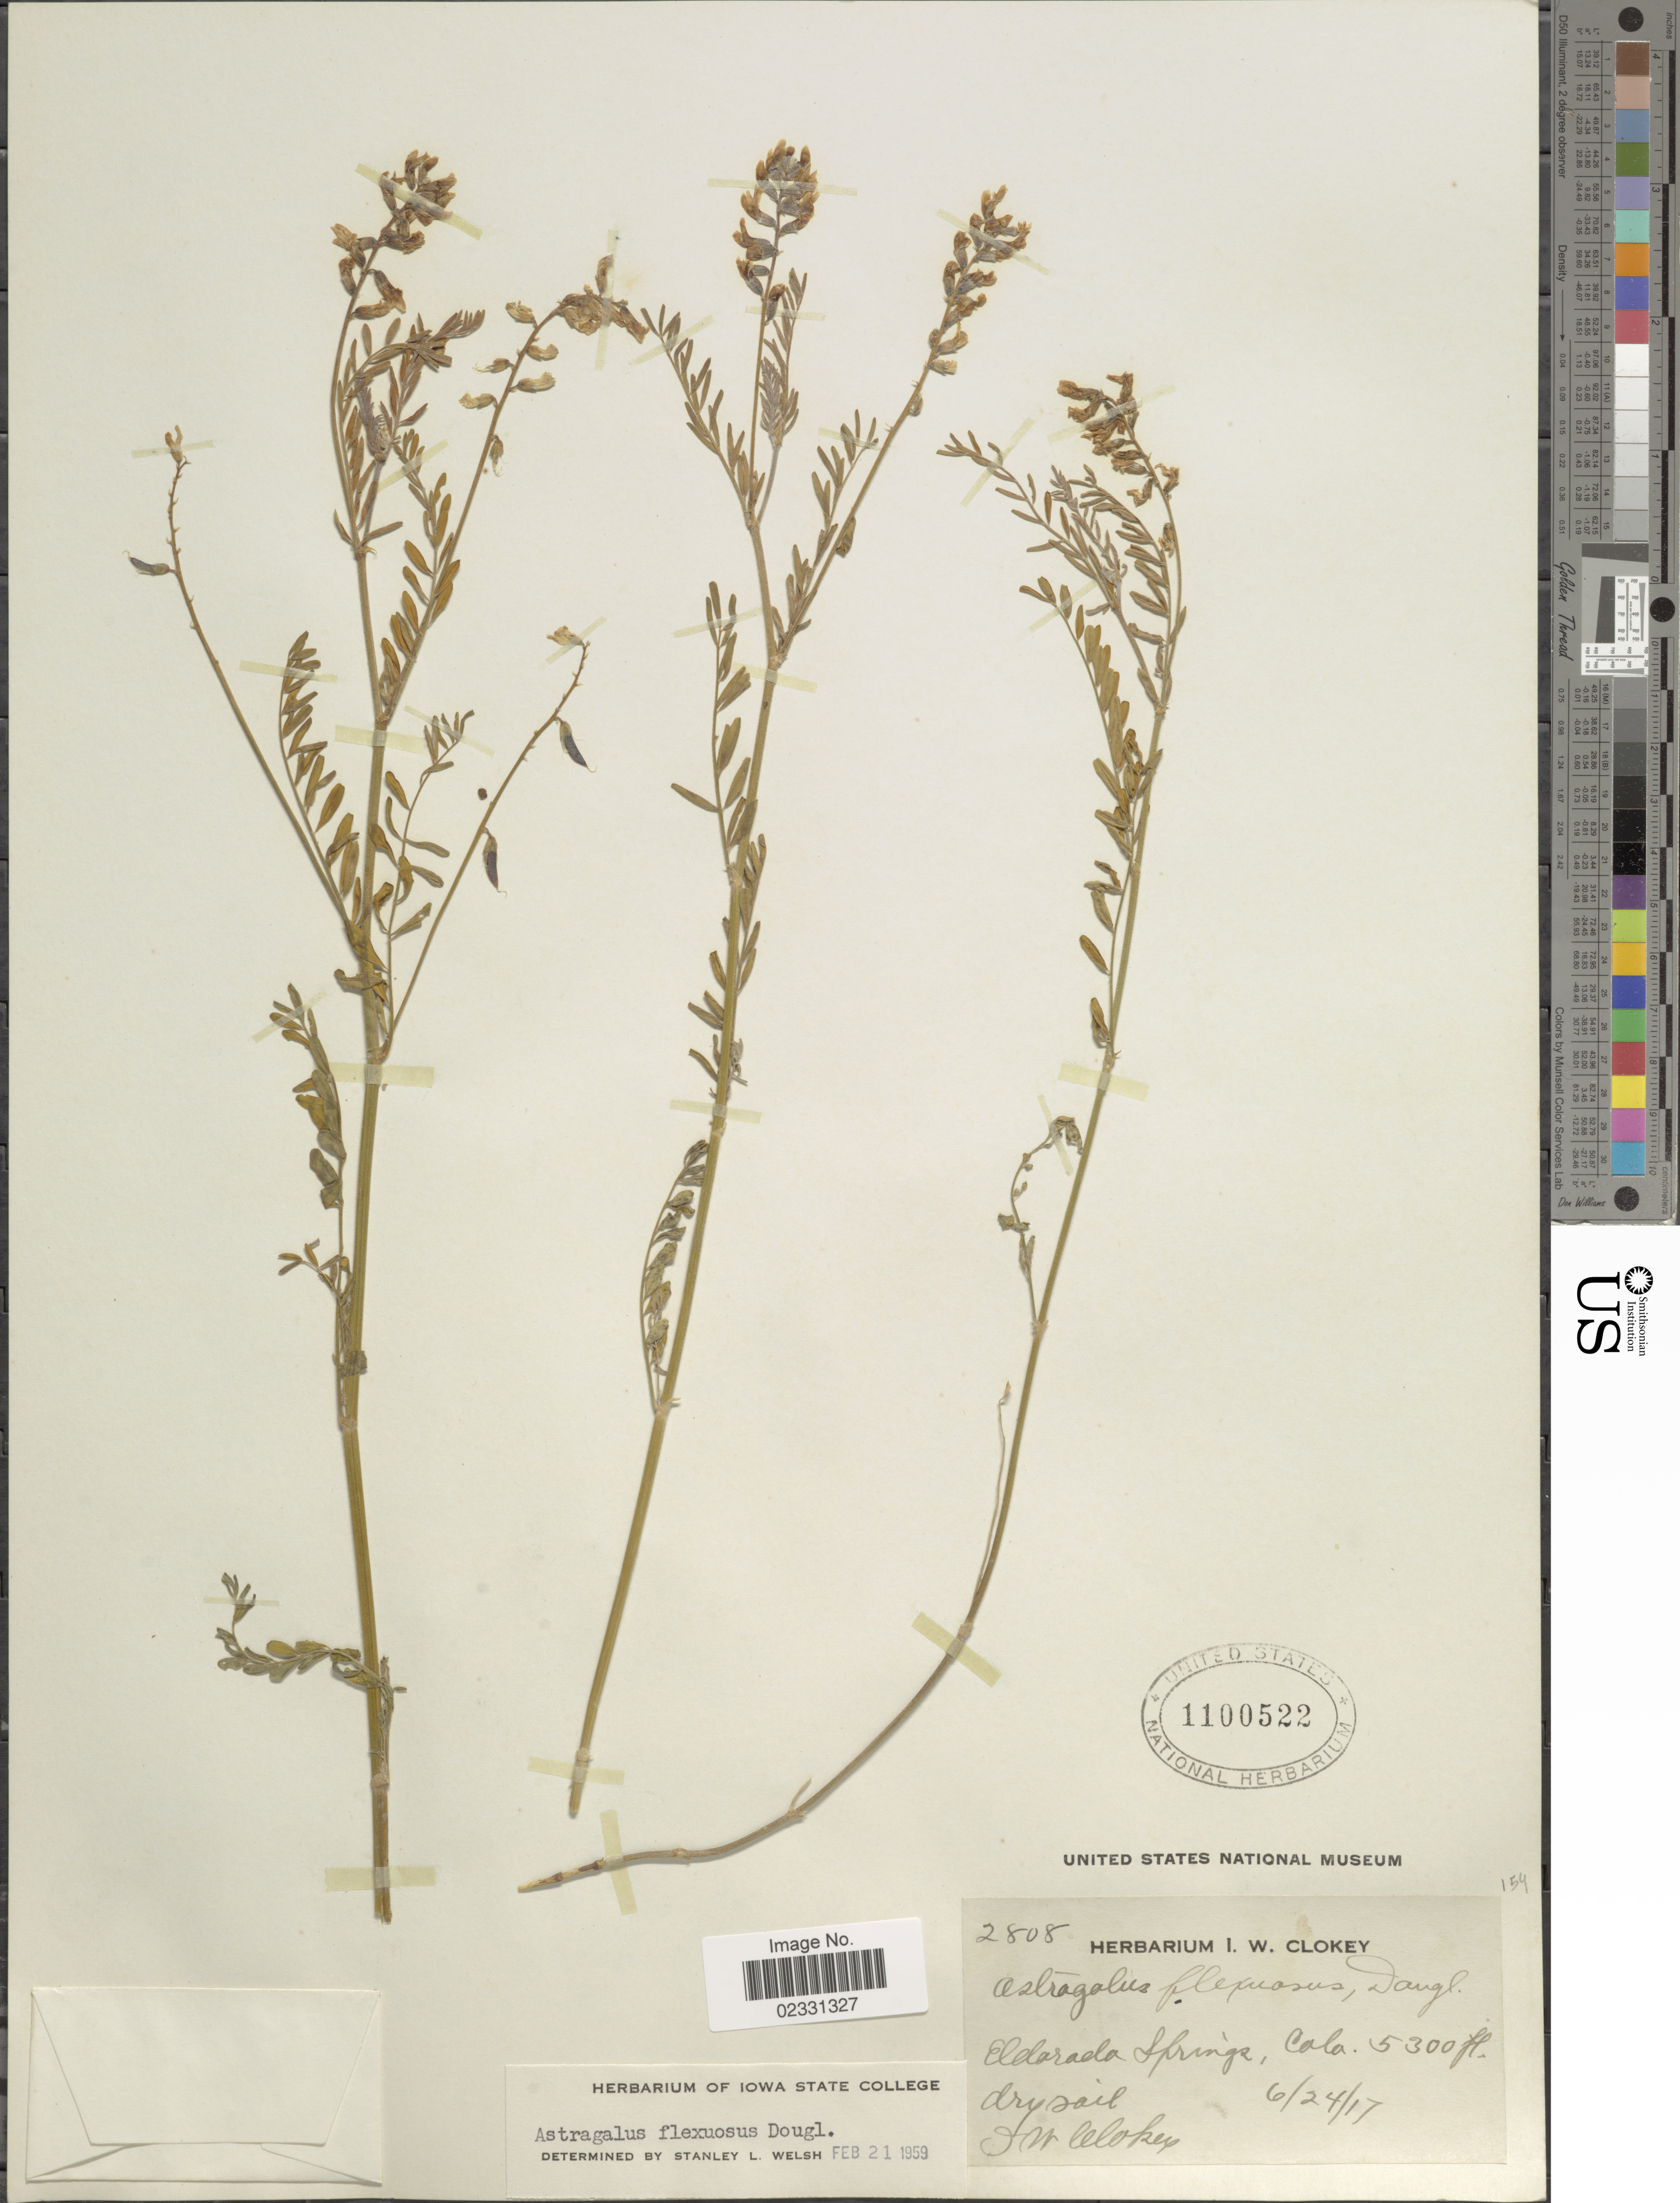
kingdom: Plantae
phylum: Tracheophyta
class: Magnoliopsida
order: Fabales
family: Fabaceae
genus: Astragalus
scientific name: Astragalus flexuosus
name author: (Hook.) Douglas ex G. Don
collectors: I. W. Clokey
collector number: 2808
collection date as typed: Transcribed d/m/y: 24/6/17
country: United States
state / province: Colorado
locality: El Dorado Springs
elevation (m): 1615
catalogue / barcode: US 1100522